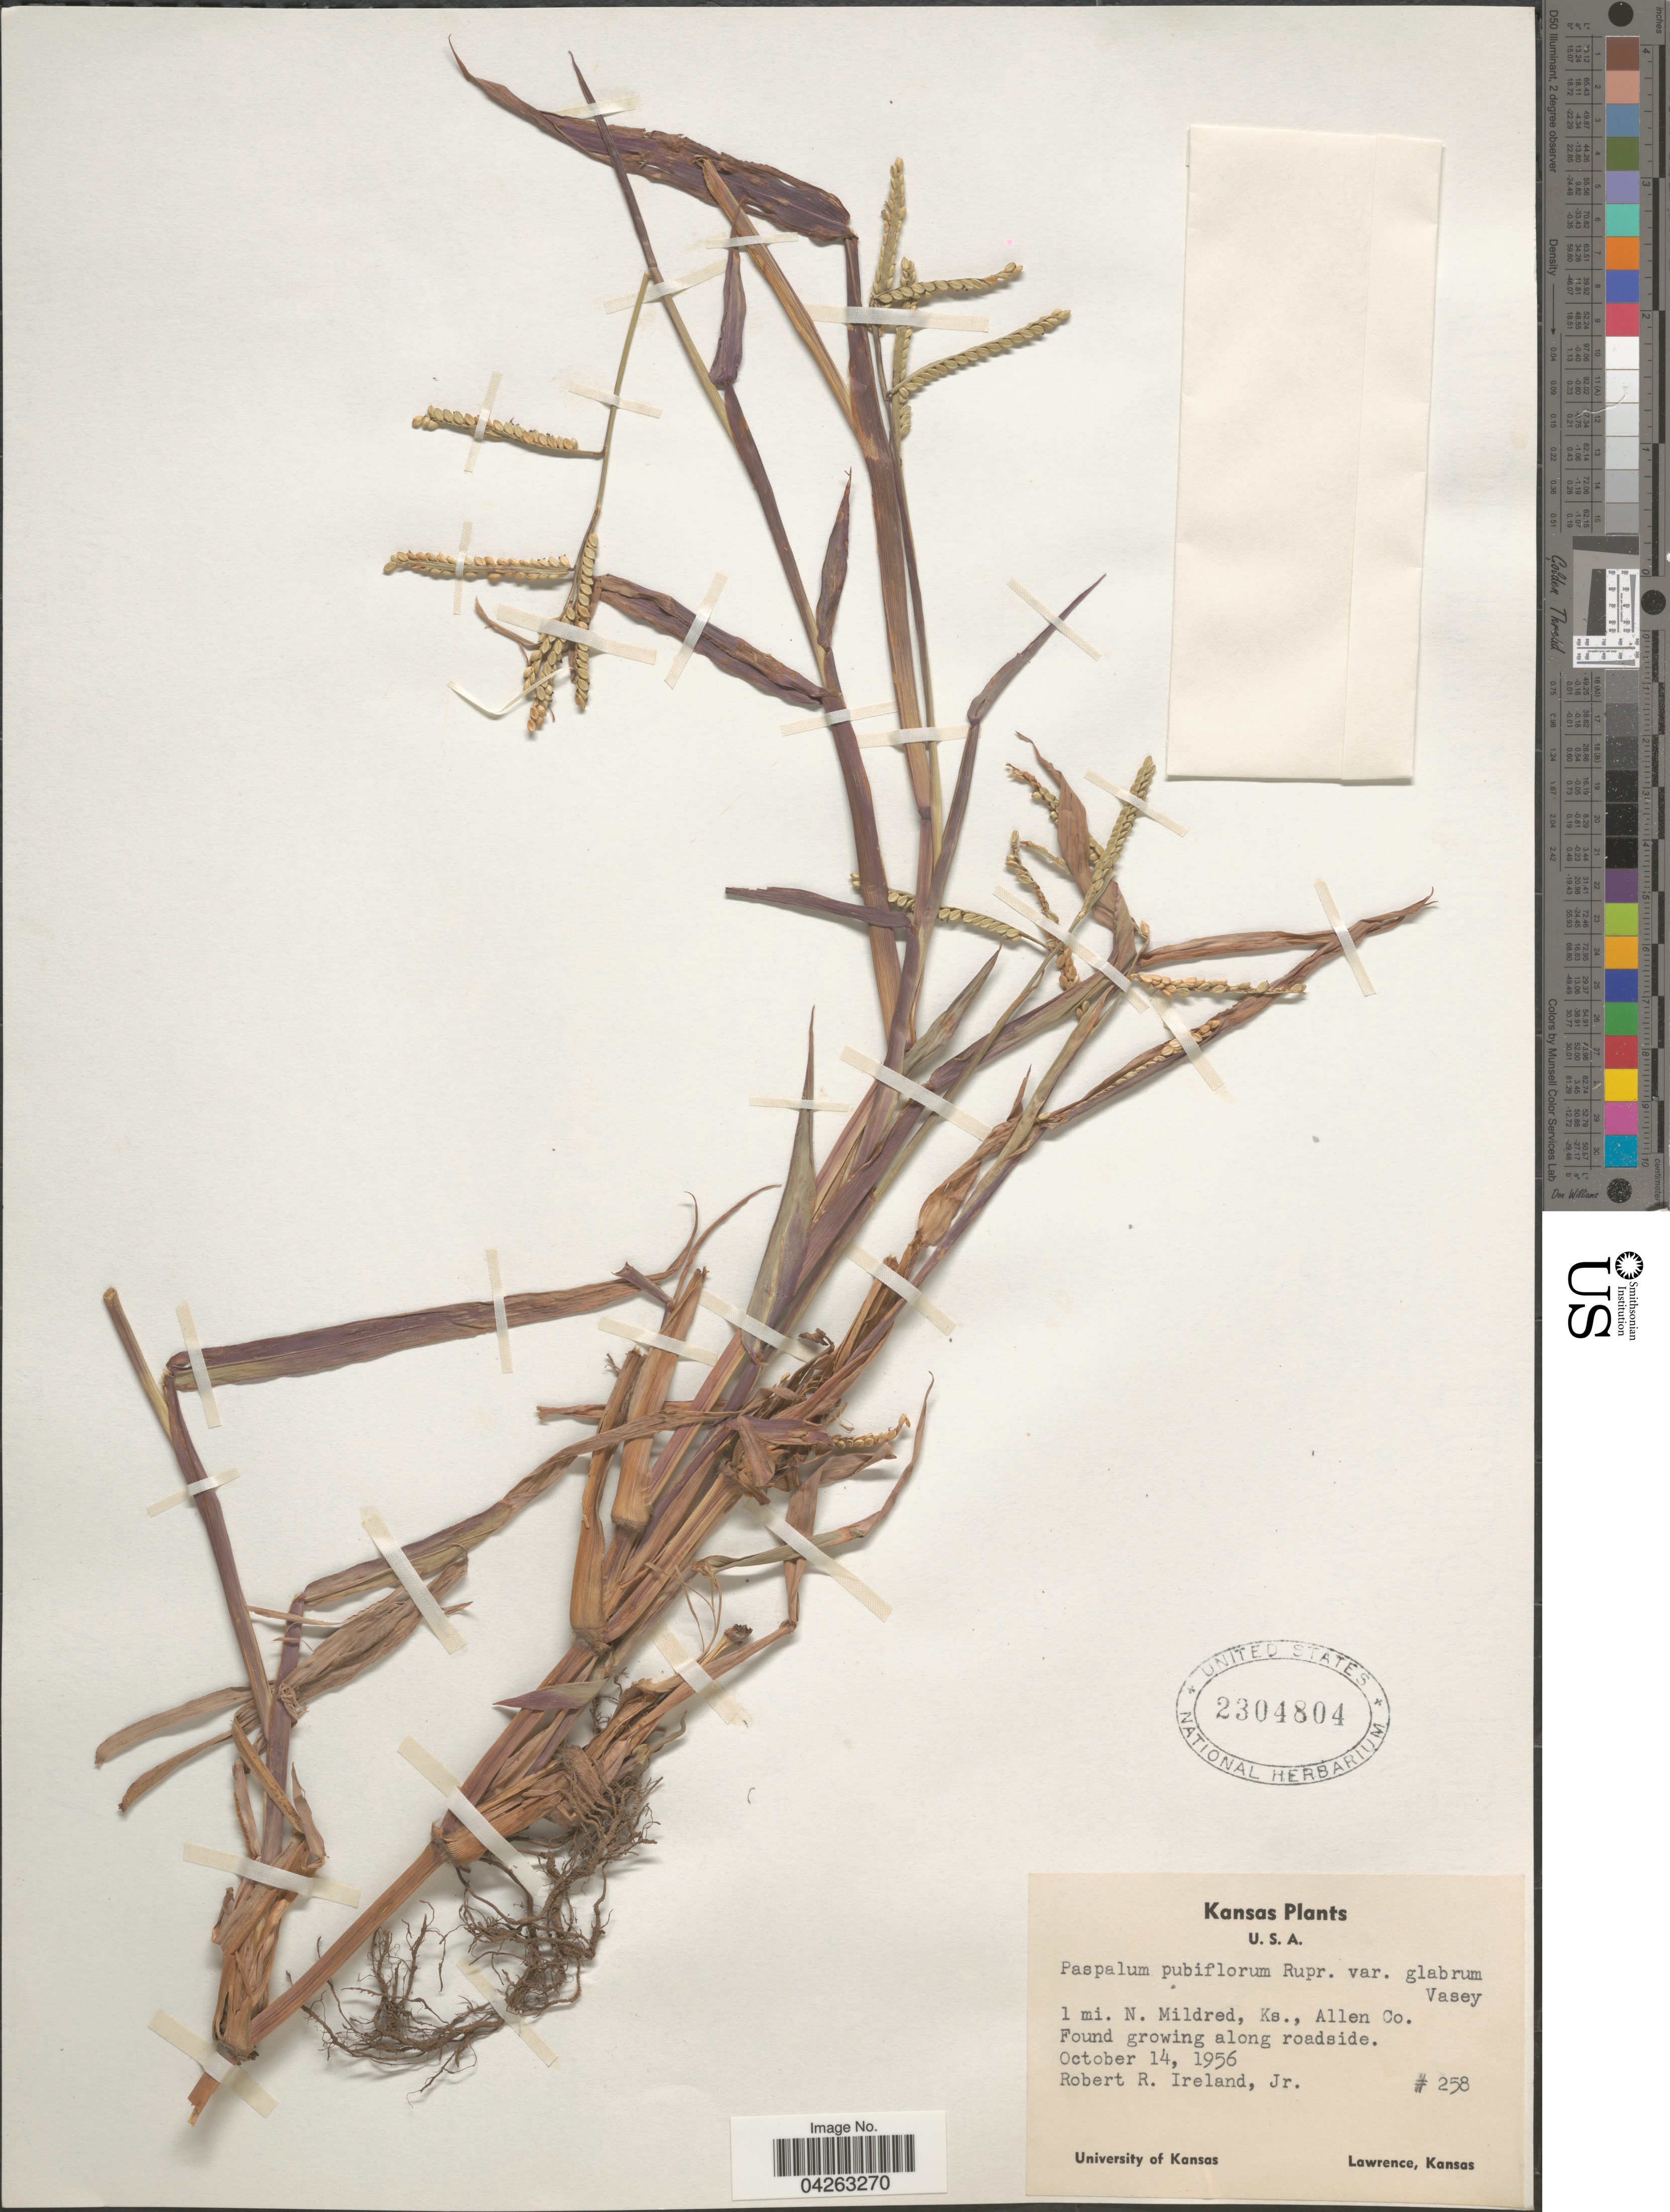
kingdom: Plantae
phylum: Tracheophyta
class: Liliopsida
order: Poales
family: Poaceae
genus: Paspalum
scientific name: Paspalum pubiflorum var. glabrum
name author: Vasey ex Scribn.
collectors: R. Ireland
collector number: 258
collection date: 1956-10-14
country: United States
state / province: Kansas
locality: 1 mi. N. Mildred, Allen Co.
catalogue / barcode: US 2304804